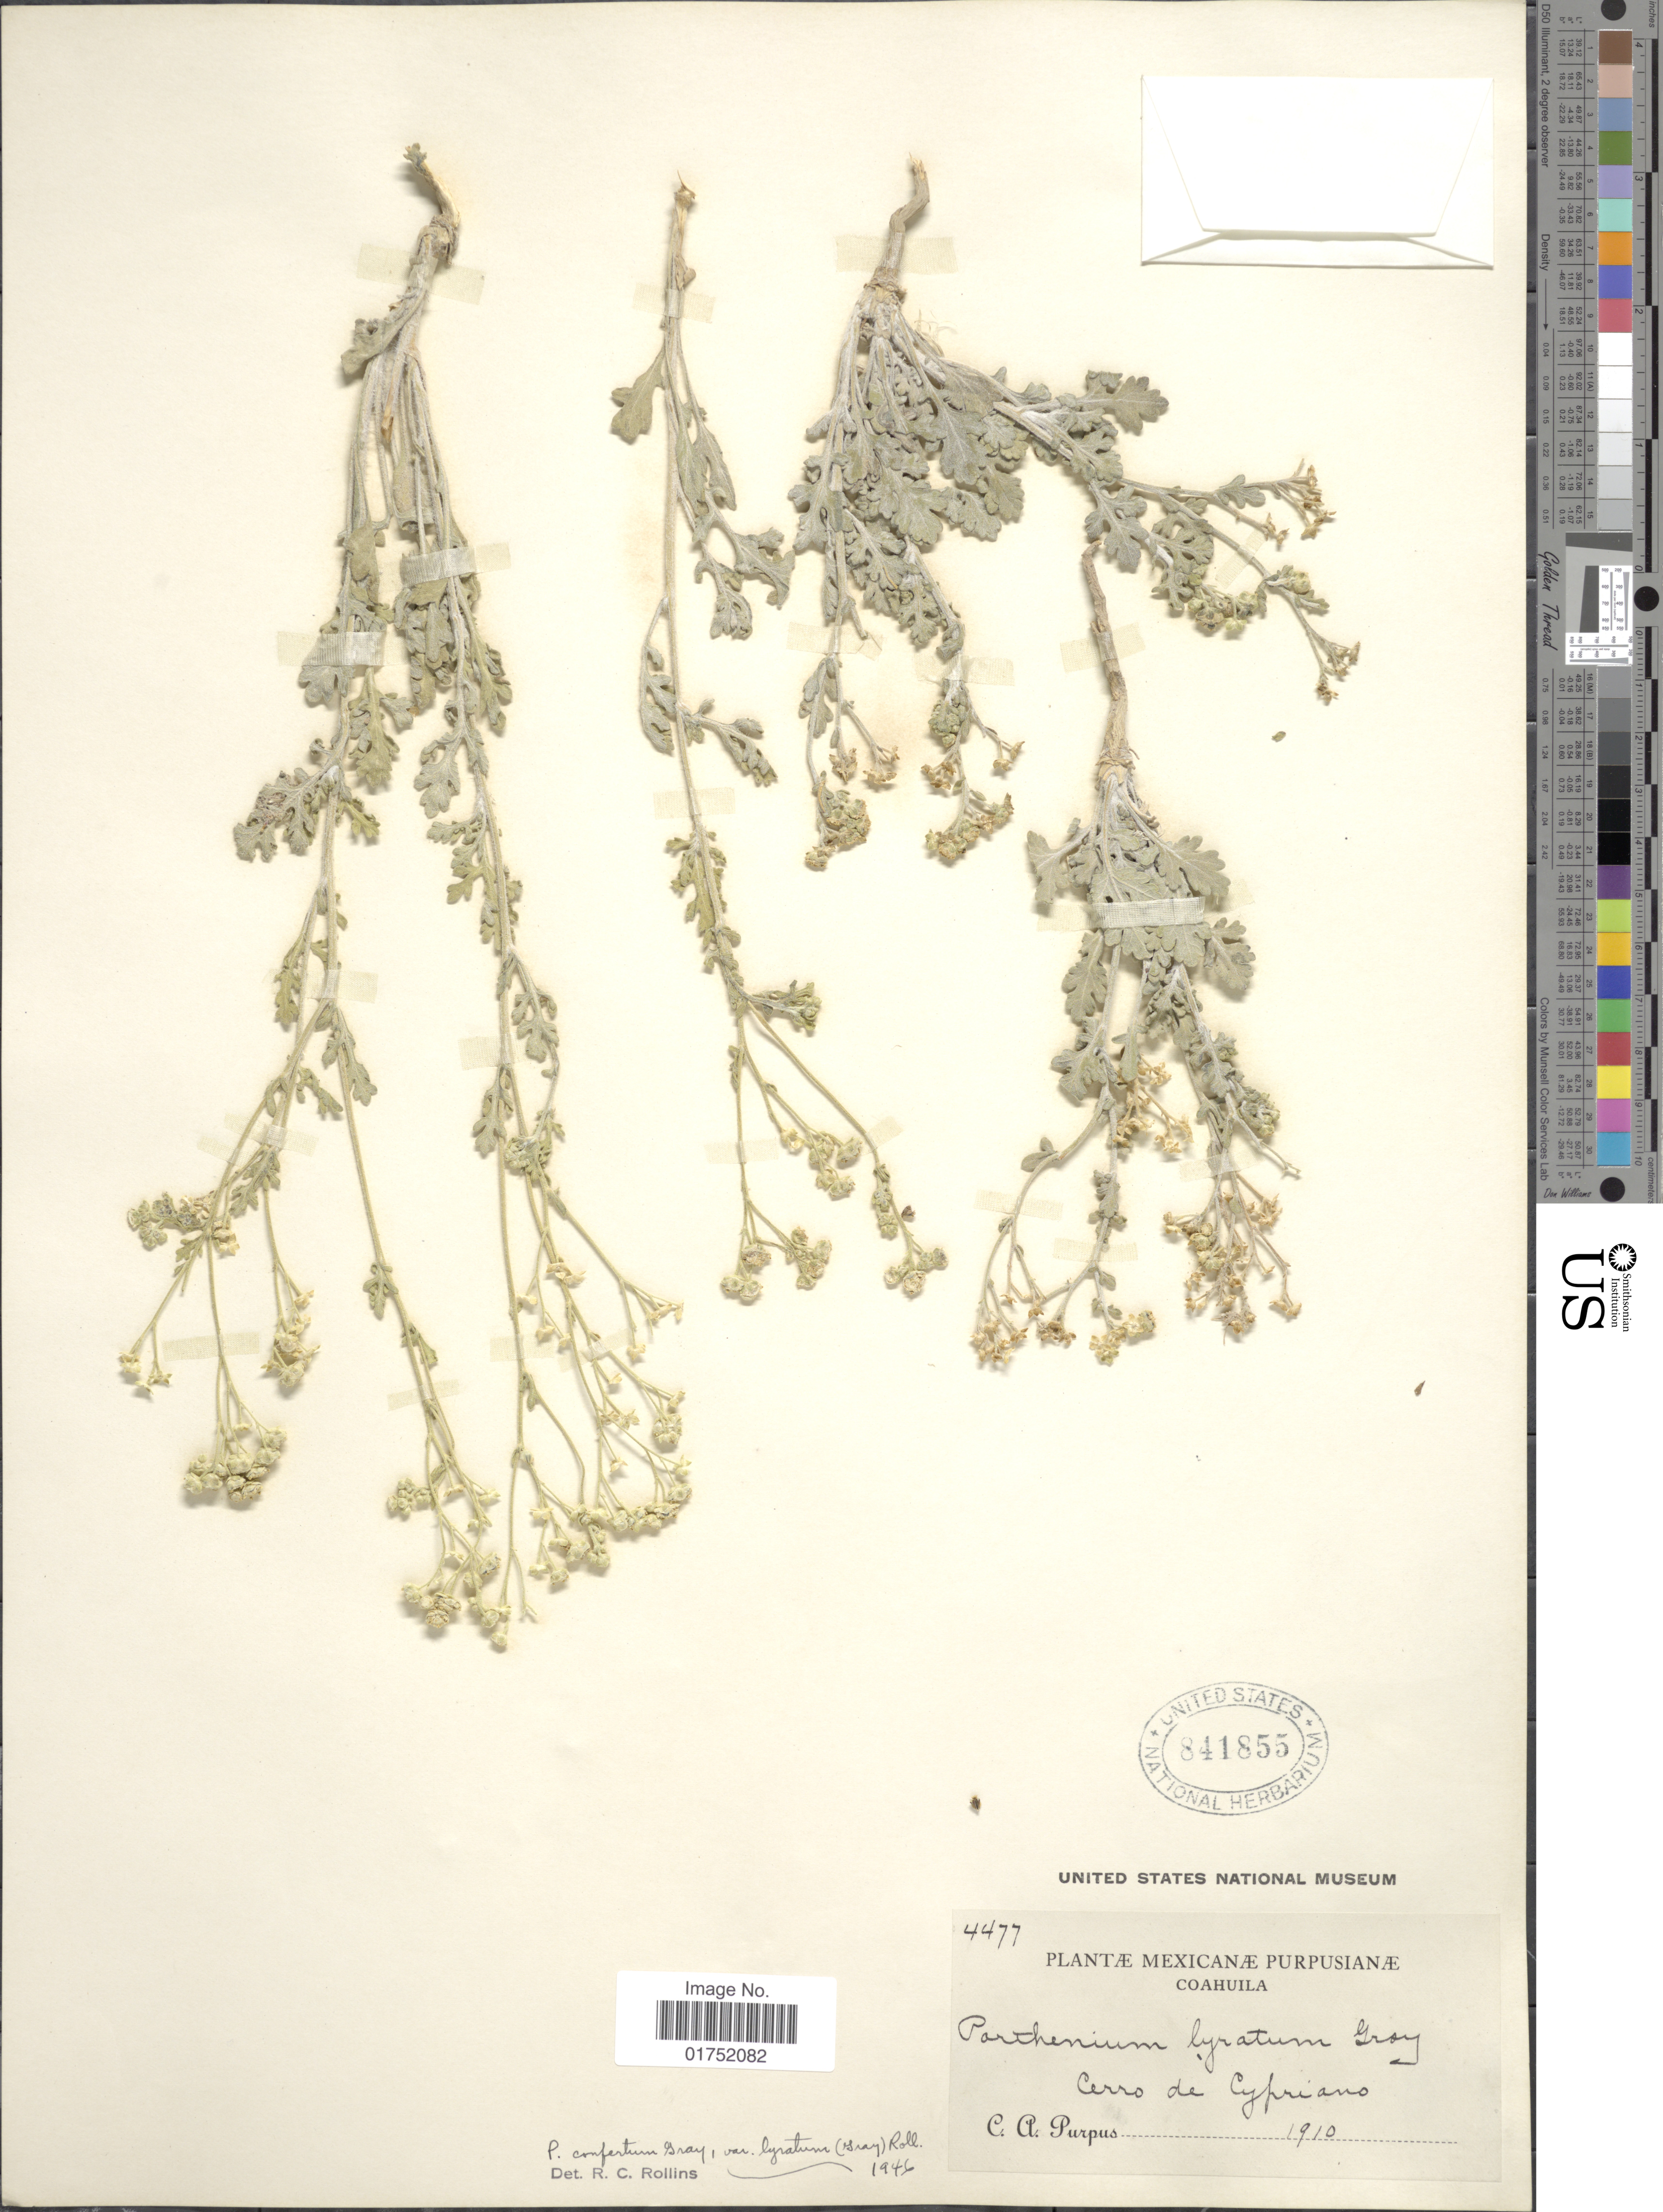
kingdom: Plantae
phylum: Tracheophyta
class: Magnoliopsida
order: Asterales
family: Asteraceae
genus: Parthenium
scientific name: Parthenium confertum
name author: A. Gray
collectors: C. A. Purpus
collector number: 4477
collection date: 1910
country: Mexico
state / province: Coahuila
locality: Cerro de Cypriano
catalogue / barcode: US 841855